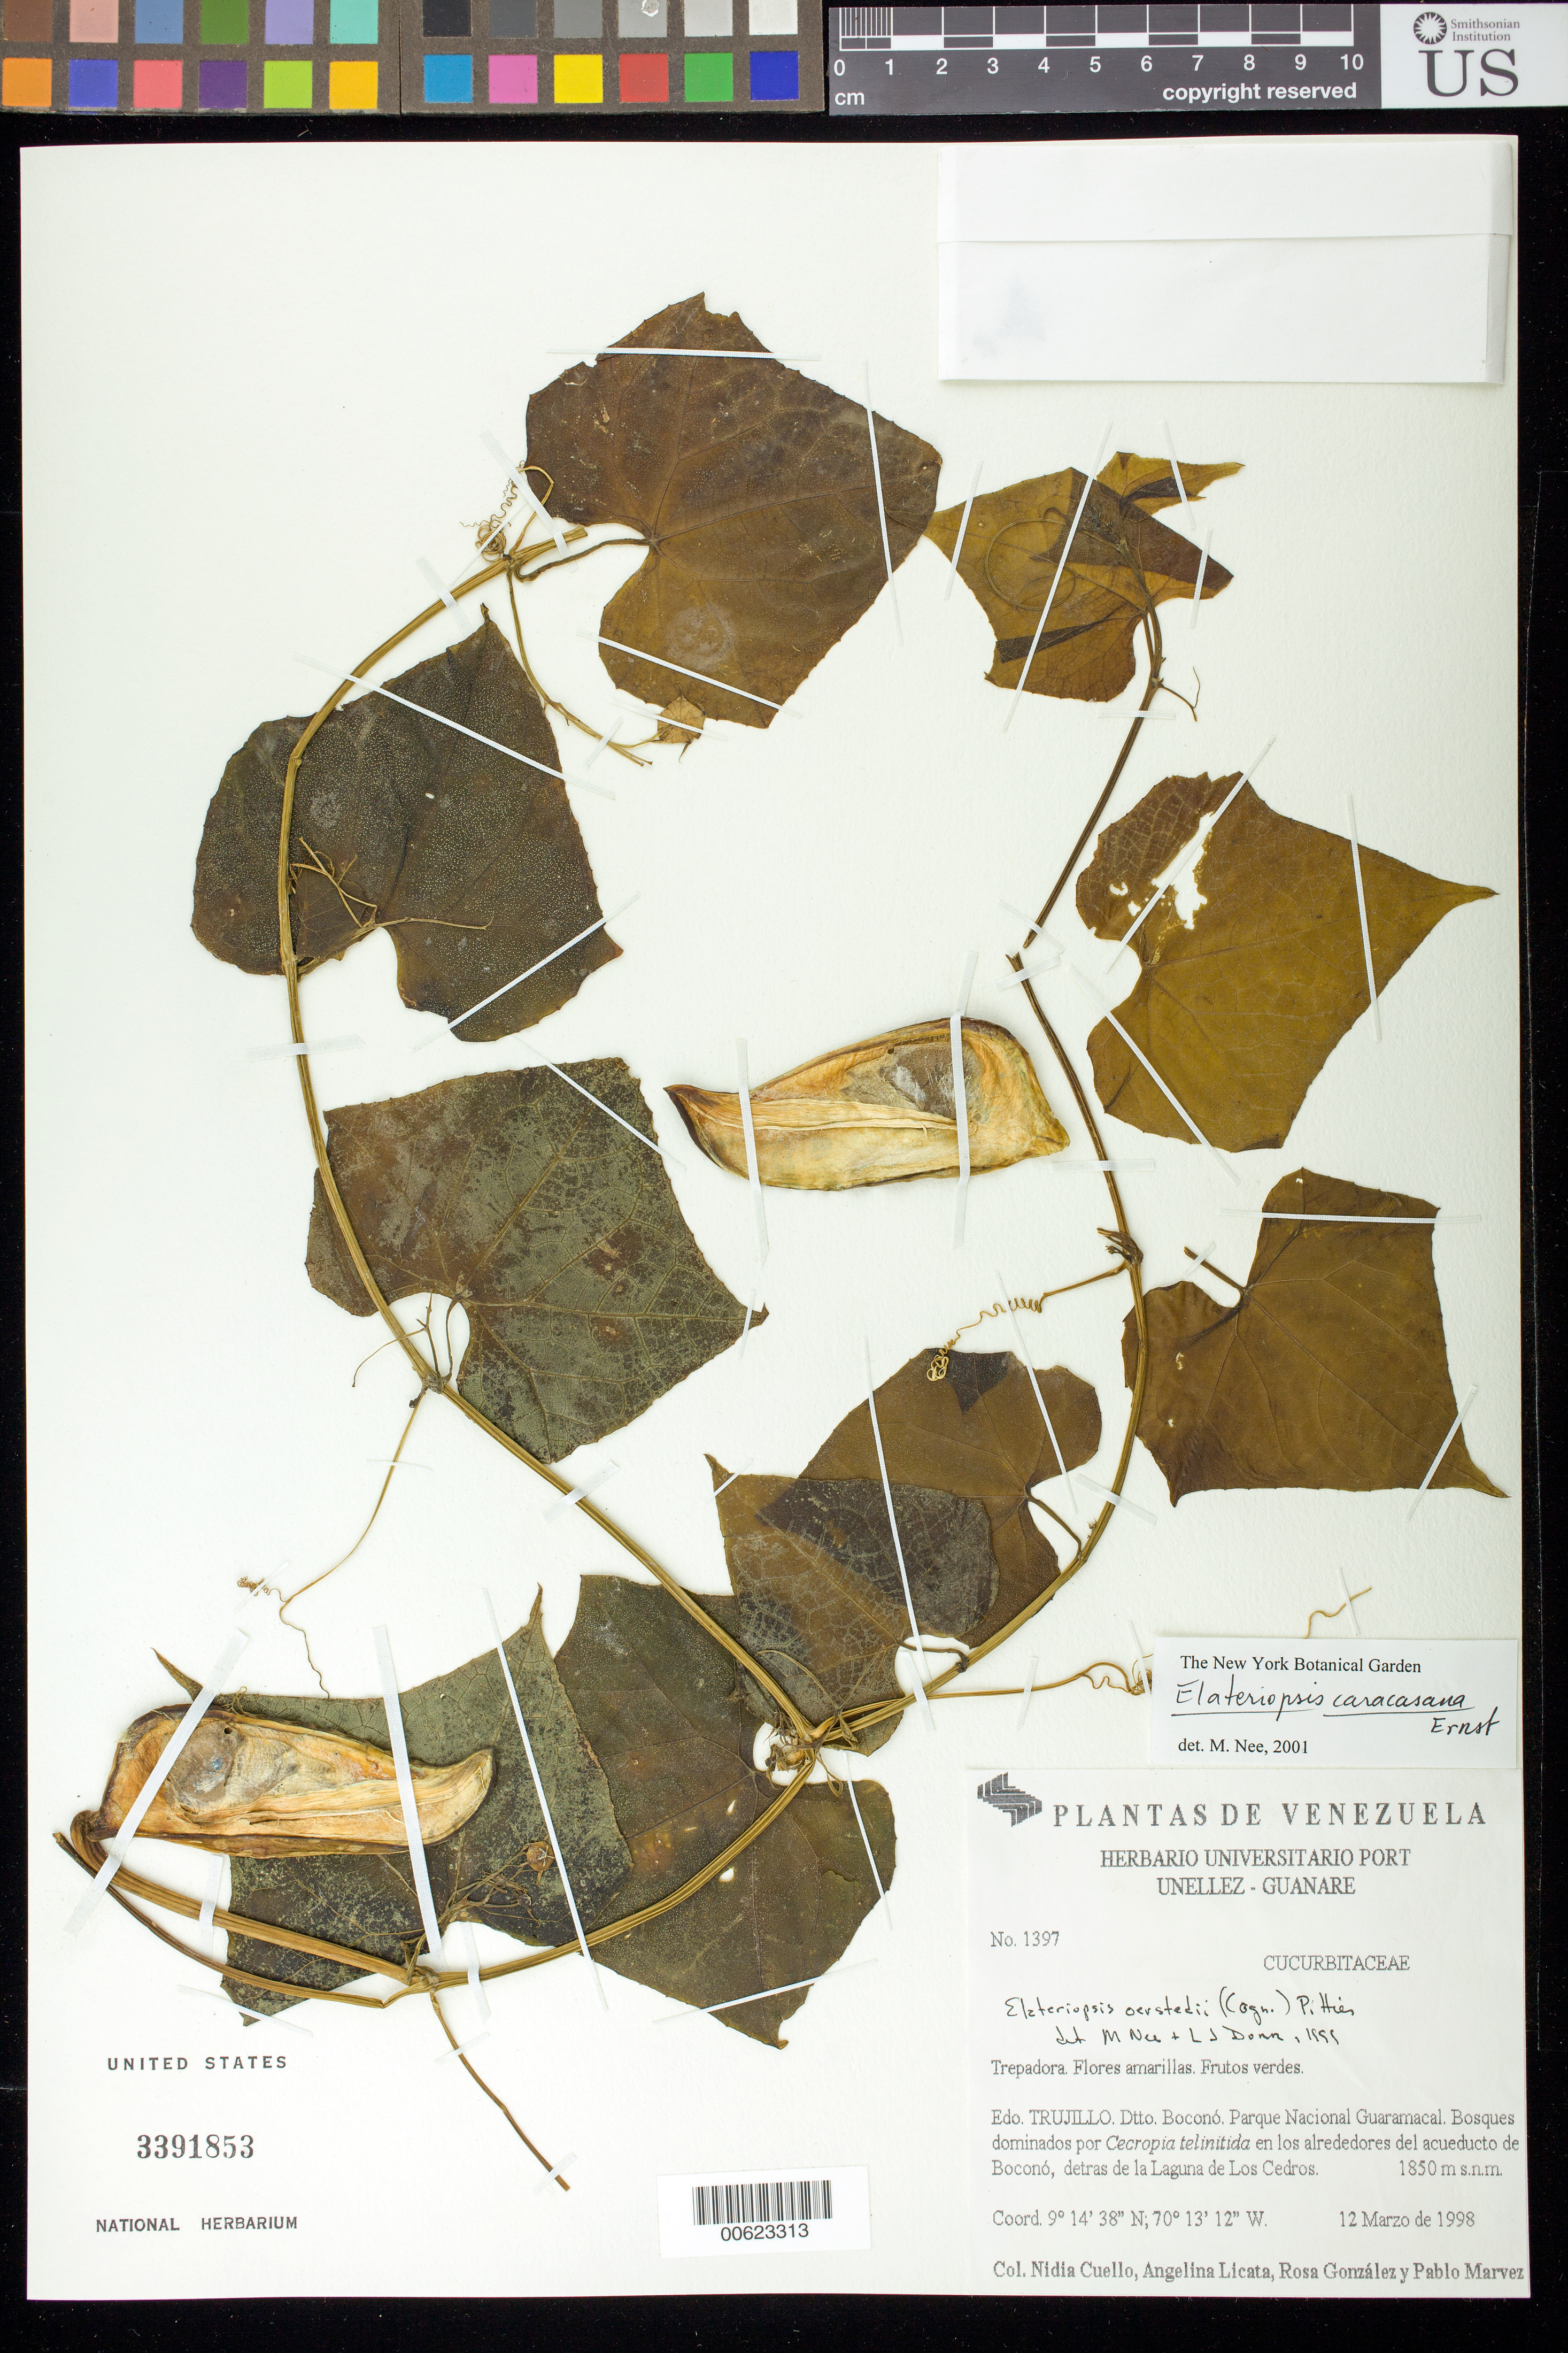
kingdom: Plantae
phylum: Tracheophyta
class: Magnoliopsida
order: Cucurbitales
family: Cucurbitaceae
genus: Elateriopsis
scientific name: Elateriopsis caracasana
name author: Ernst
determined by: Nee, Michael H.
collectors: N. L. Cuello, A. Licata, R. González & P. Marvez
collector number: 1397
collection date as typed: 12 Mar 1998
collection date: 1998-03-12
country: Venezuela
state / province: Trujillo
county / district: Boconó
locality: Parque Nacional Guaramacal, en los alrededores del acueducto de Boconó, dentras de la Laguna de Los Cedros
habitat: Bosque dominados por Cecropia telinitida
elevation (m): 1850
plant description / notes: PORT, US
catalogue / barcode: US 3391853